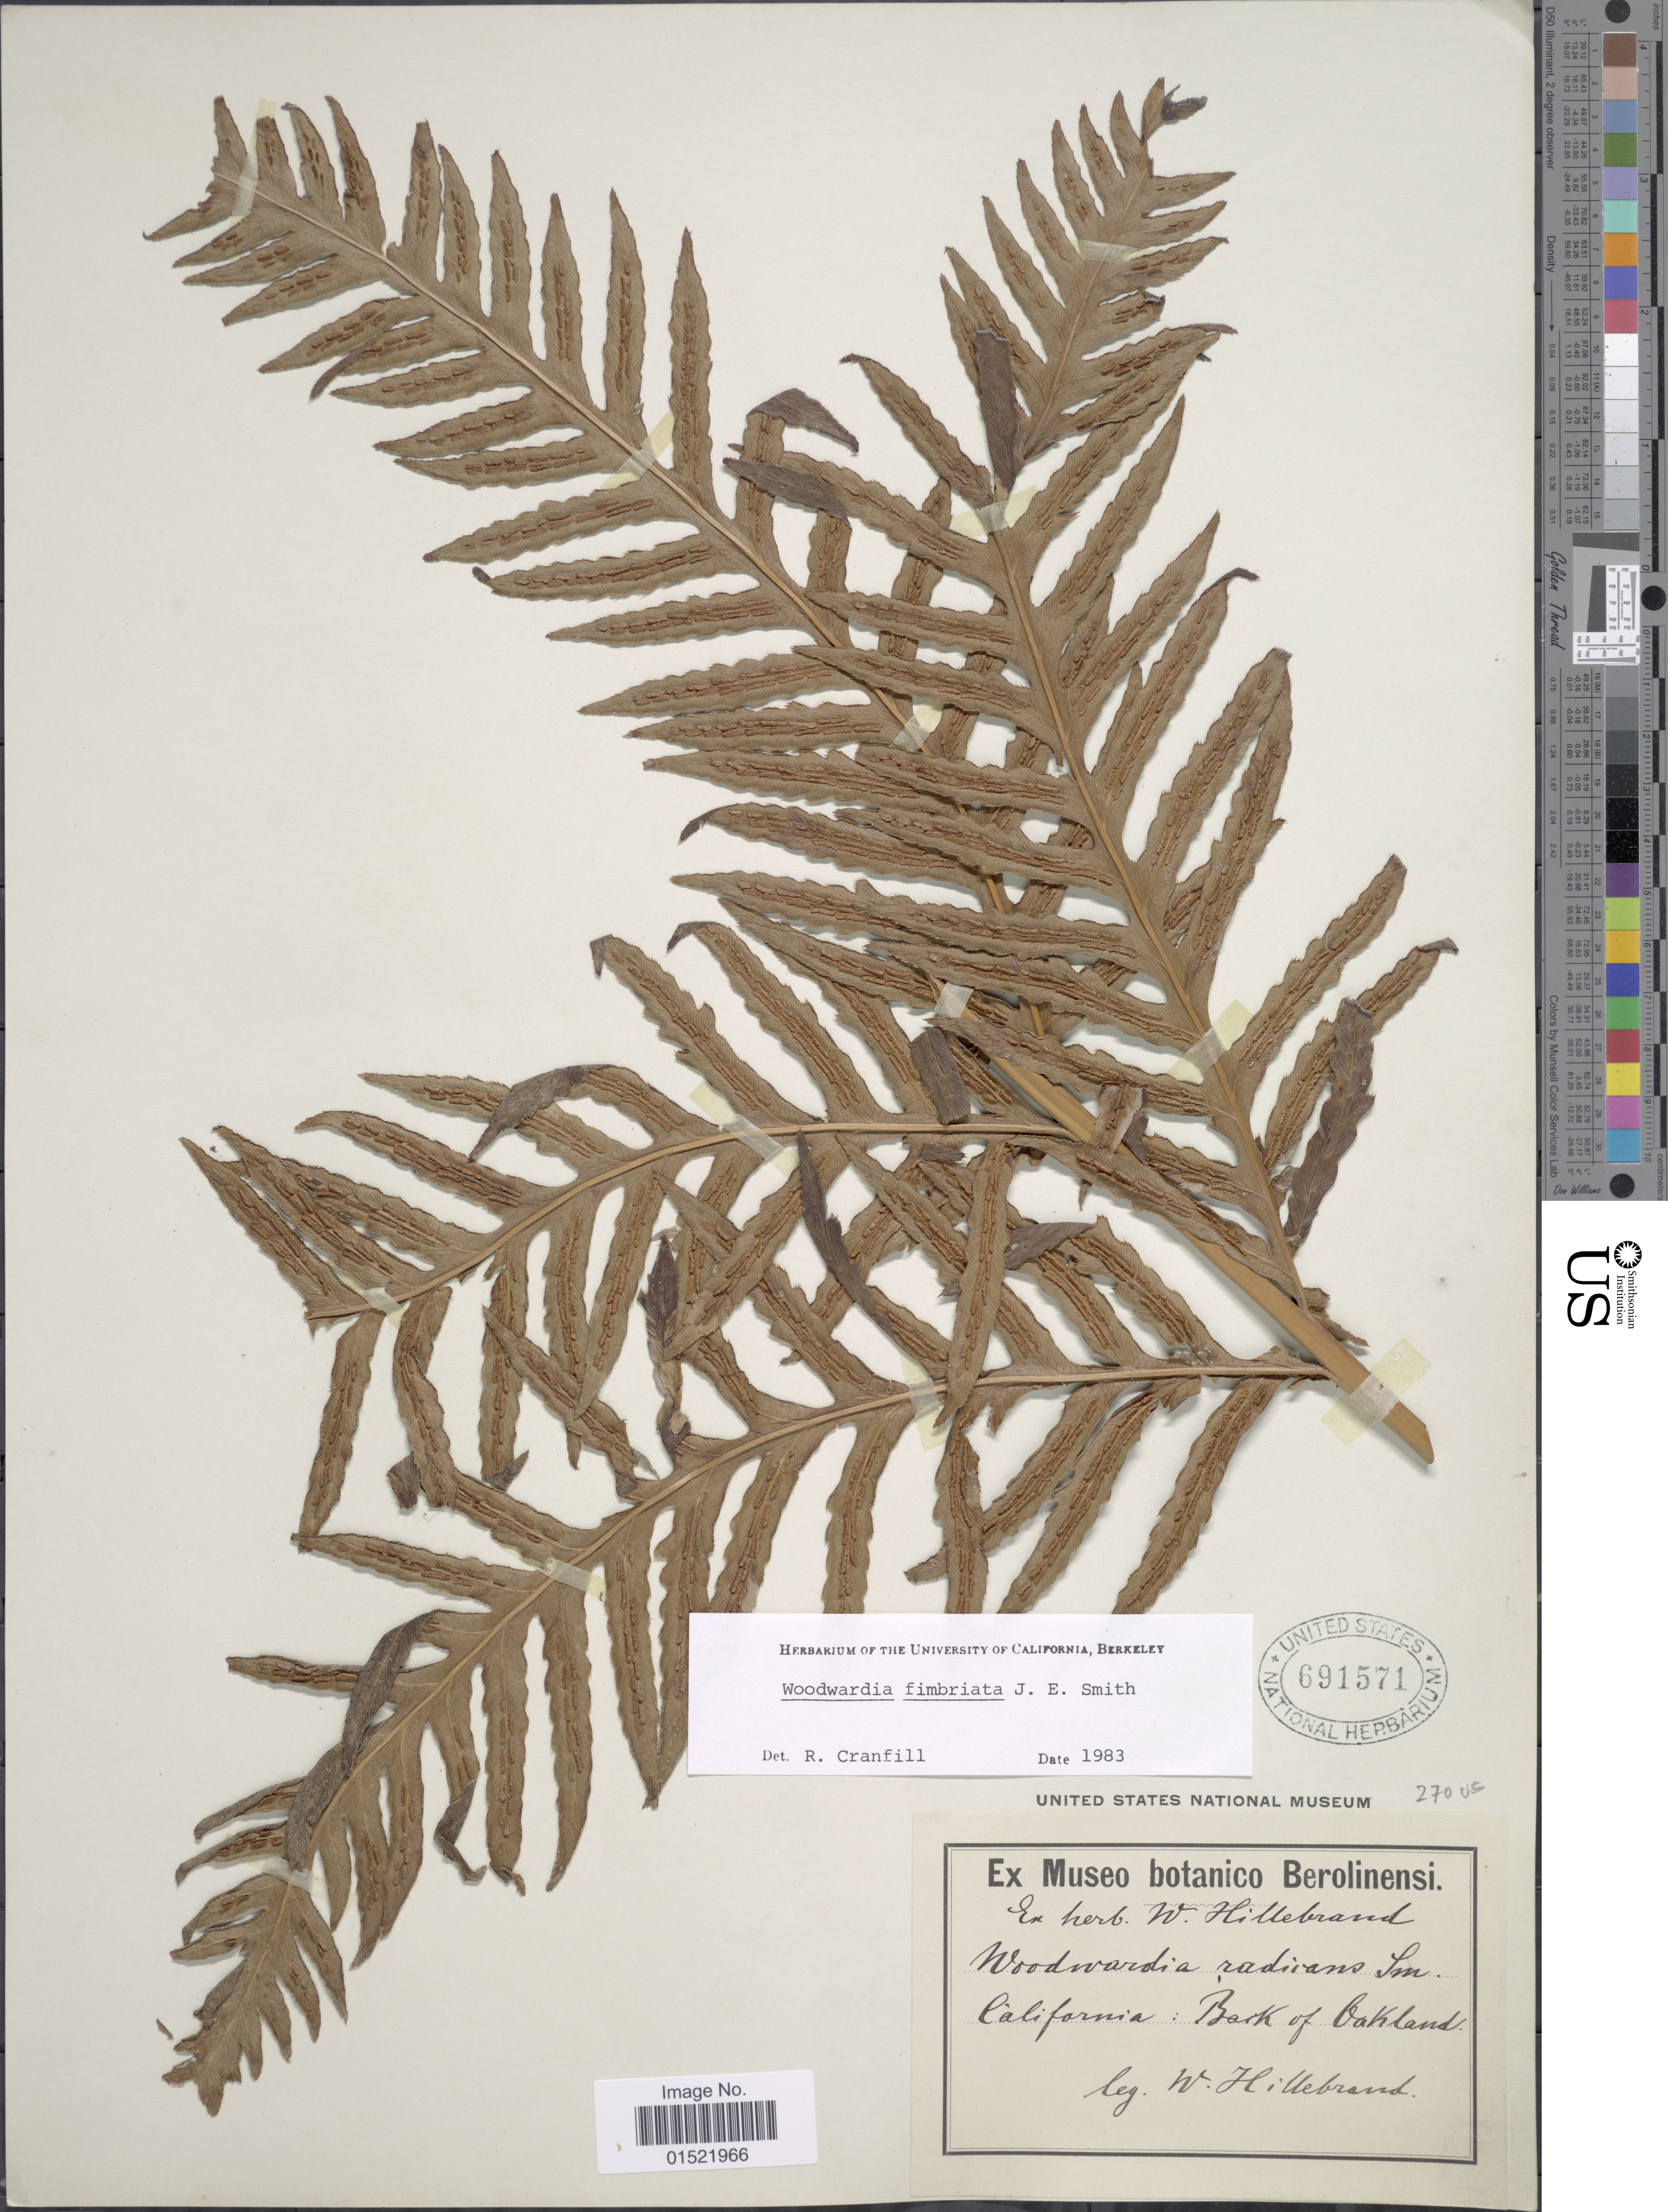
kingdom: Plantae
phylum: Tracheophyta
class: Polypodiopsida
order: Polypodiales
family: Blechnaceae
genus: Woodwardia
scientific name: Woodwardia fimbriata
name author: Sm.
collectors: W. Hillebrand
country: United States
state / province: California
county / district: Alameda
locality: California, Back of Oakland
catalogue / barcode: US 691571